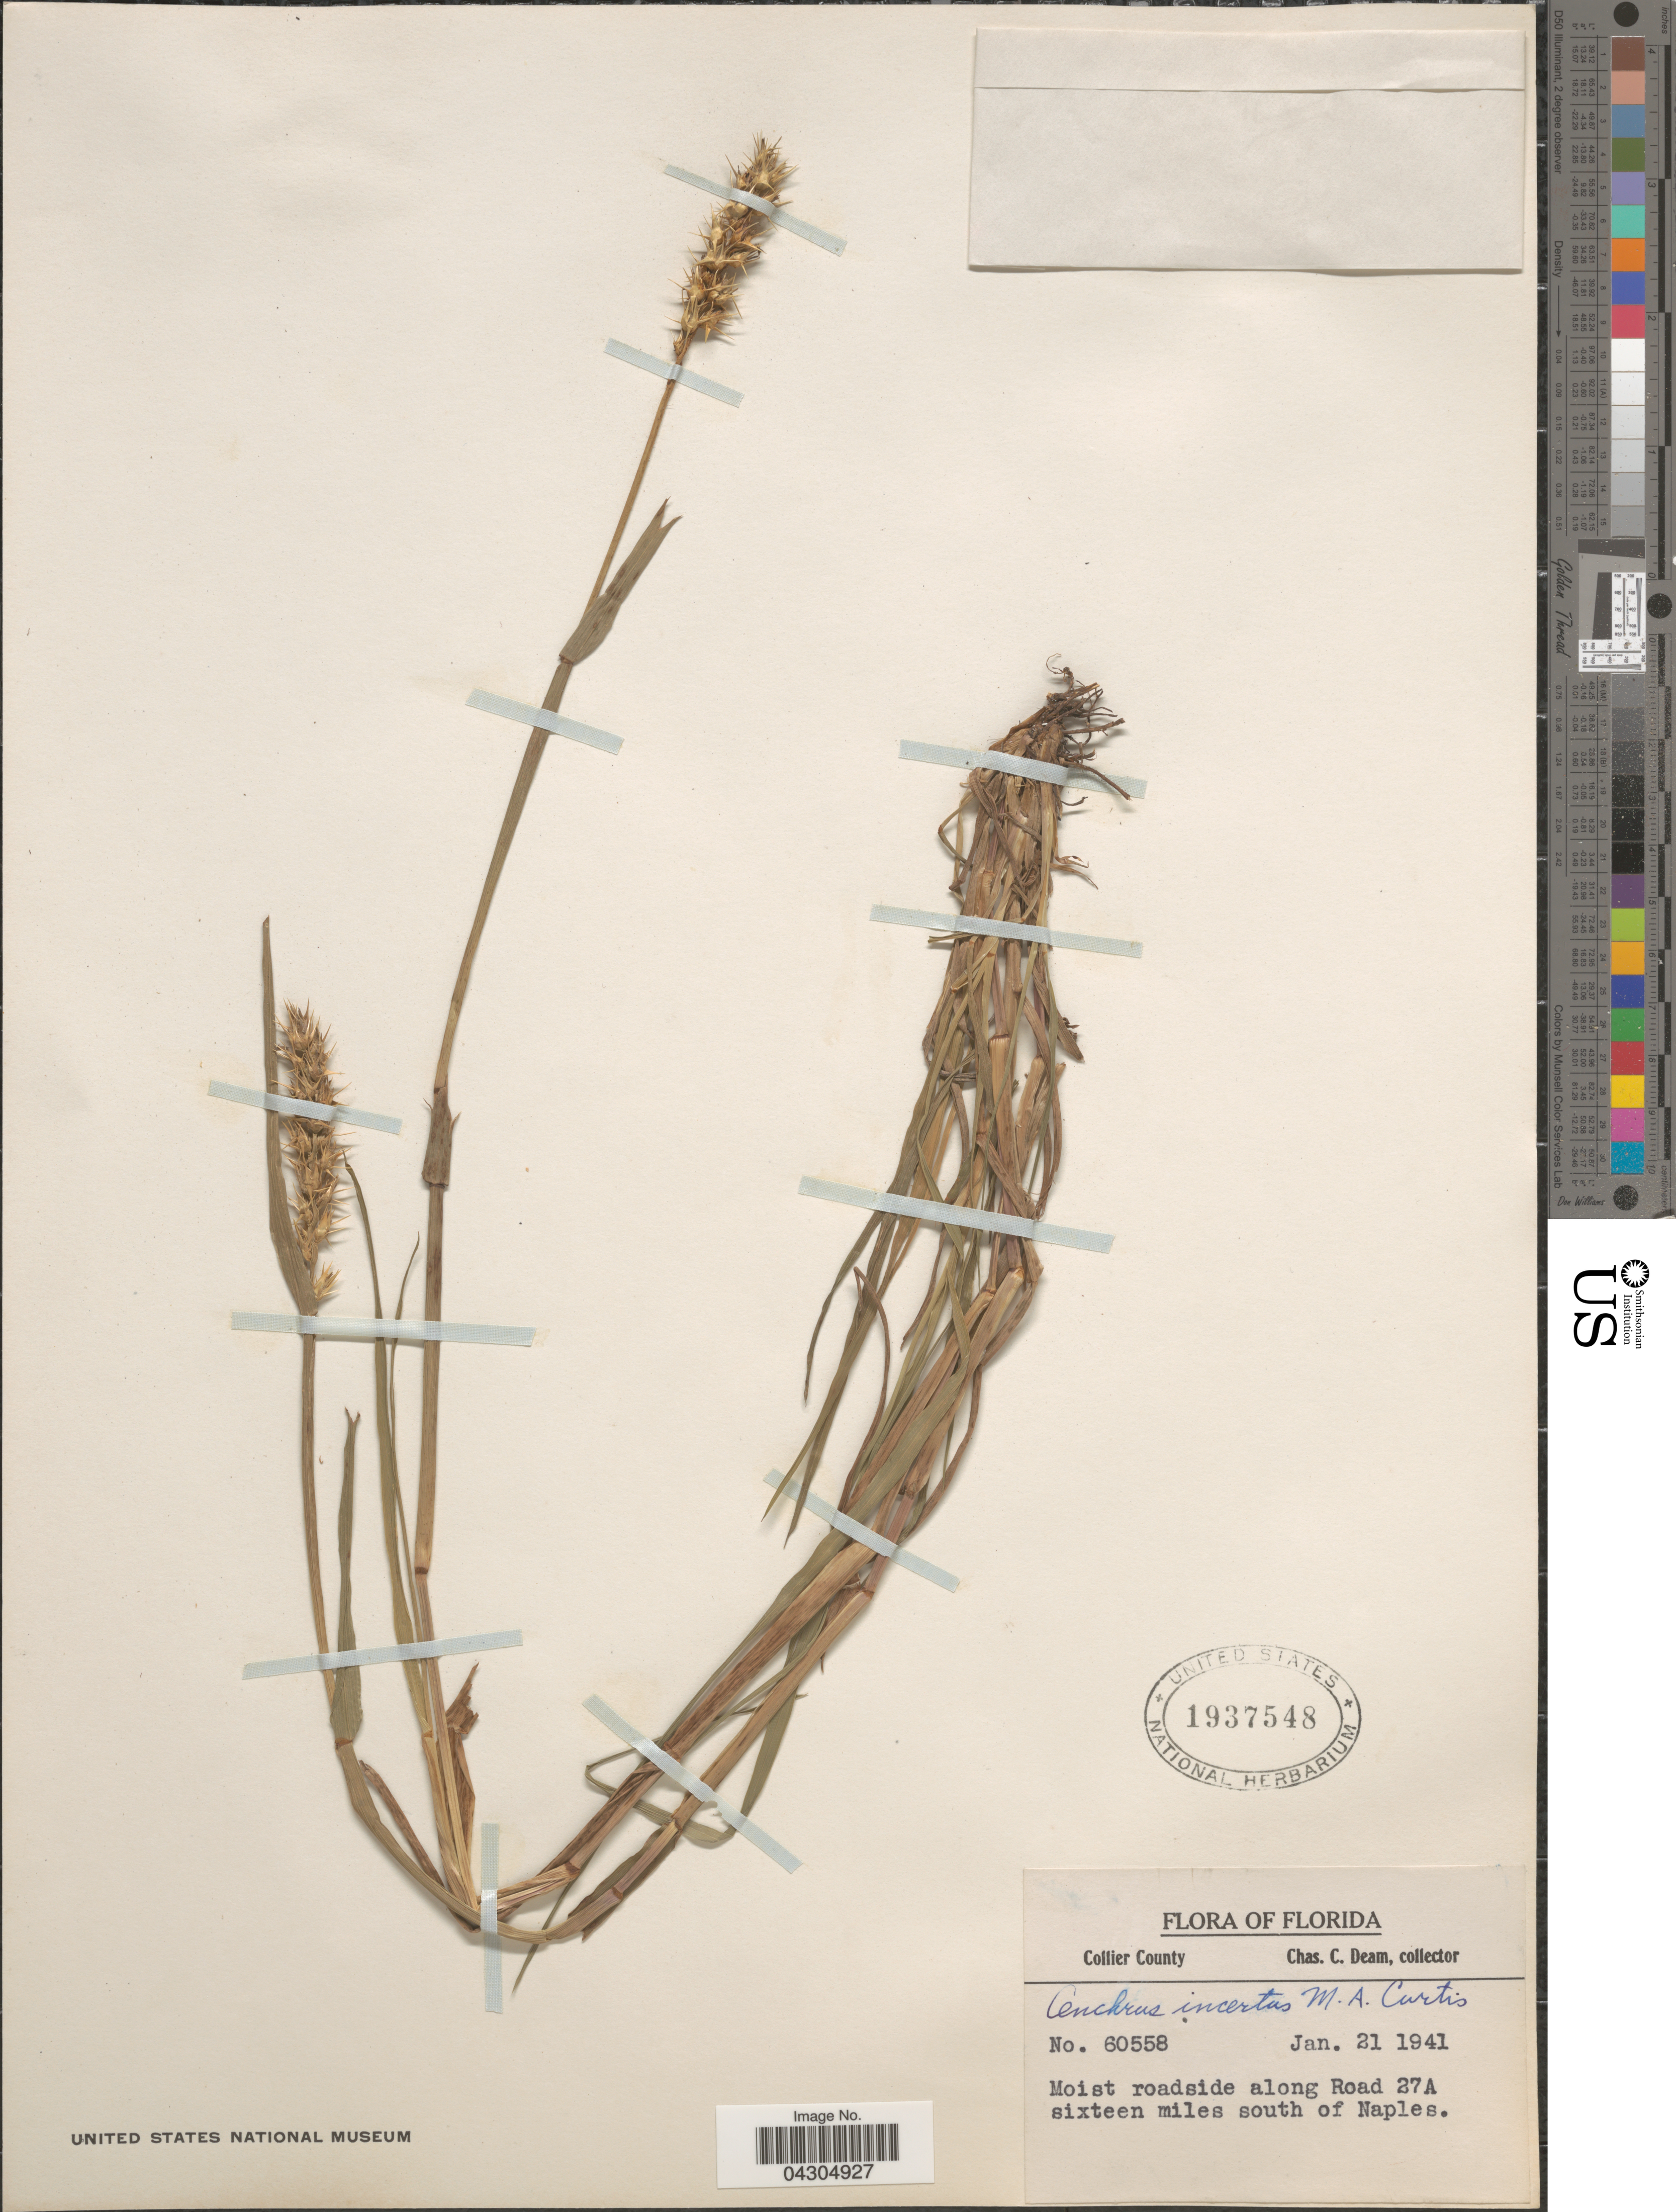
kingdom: Plantae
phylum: Tracheophyta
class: Liliopsida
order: Poales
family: Poaceae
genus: Cenchrus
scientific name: Cenchrus spinifex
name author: Cav.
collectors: C. C. Deam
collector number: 60558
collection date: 1941-01-21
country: United States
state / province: Florida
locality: Collier County. Moist roadside along Road 27A sixteen miles south of Naples.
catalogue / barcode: US 1937548